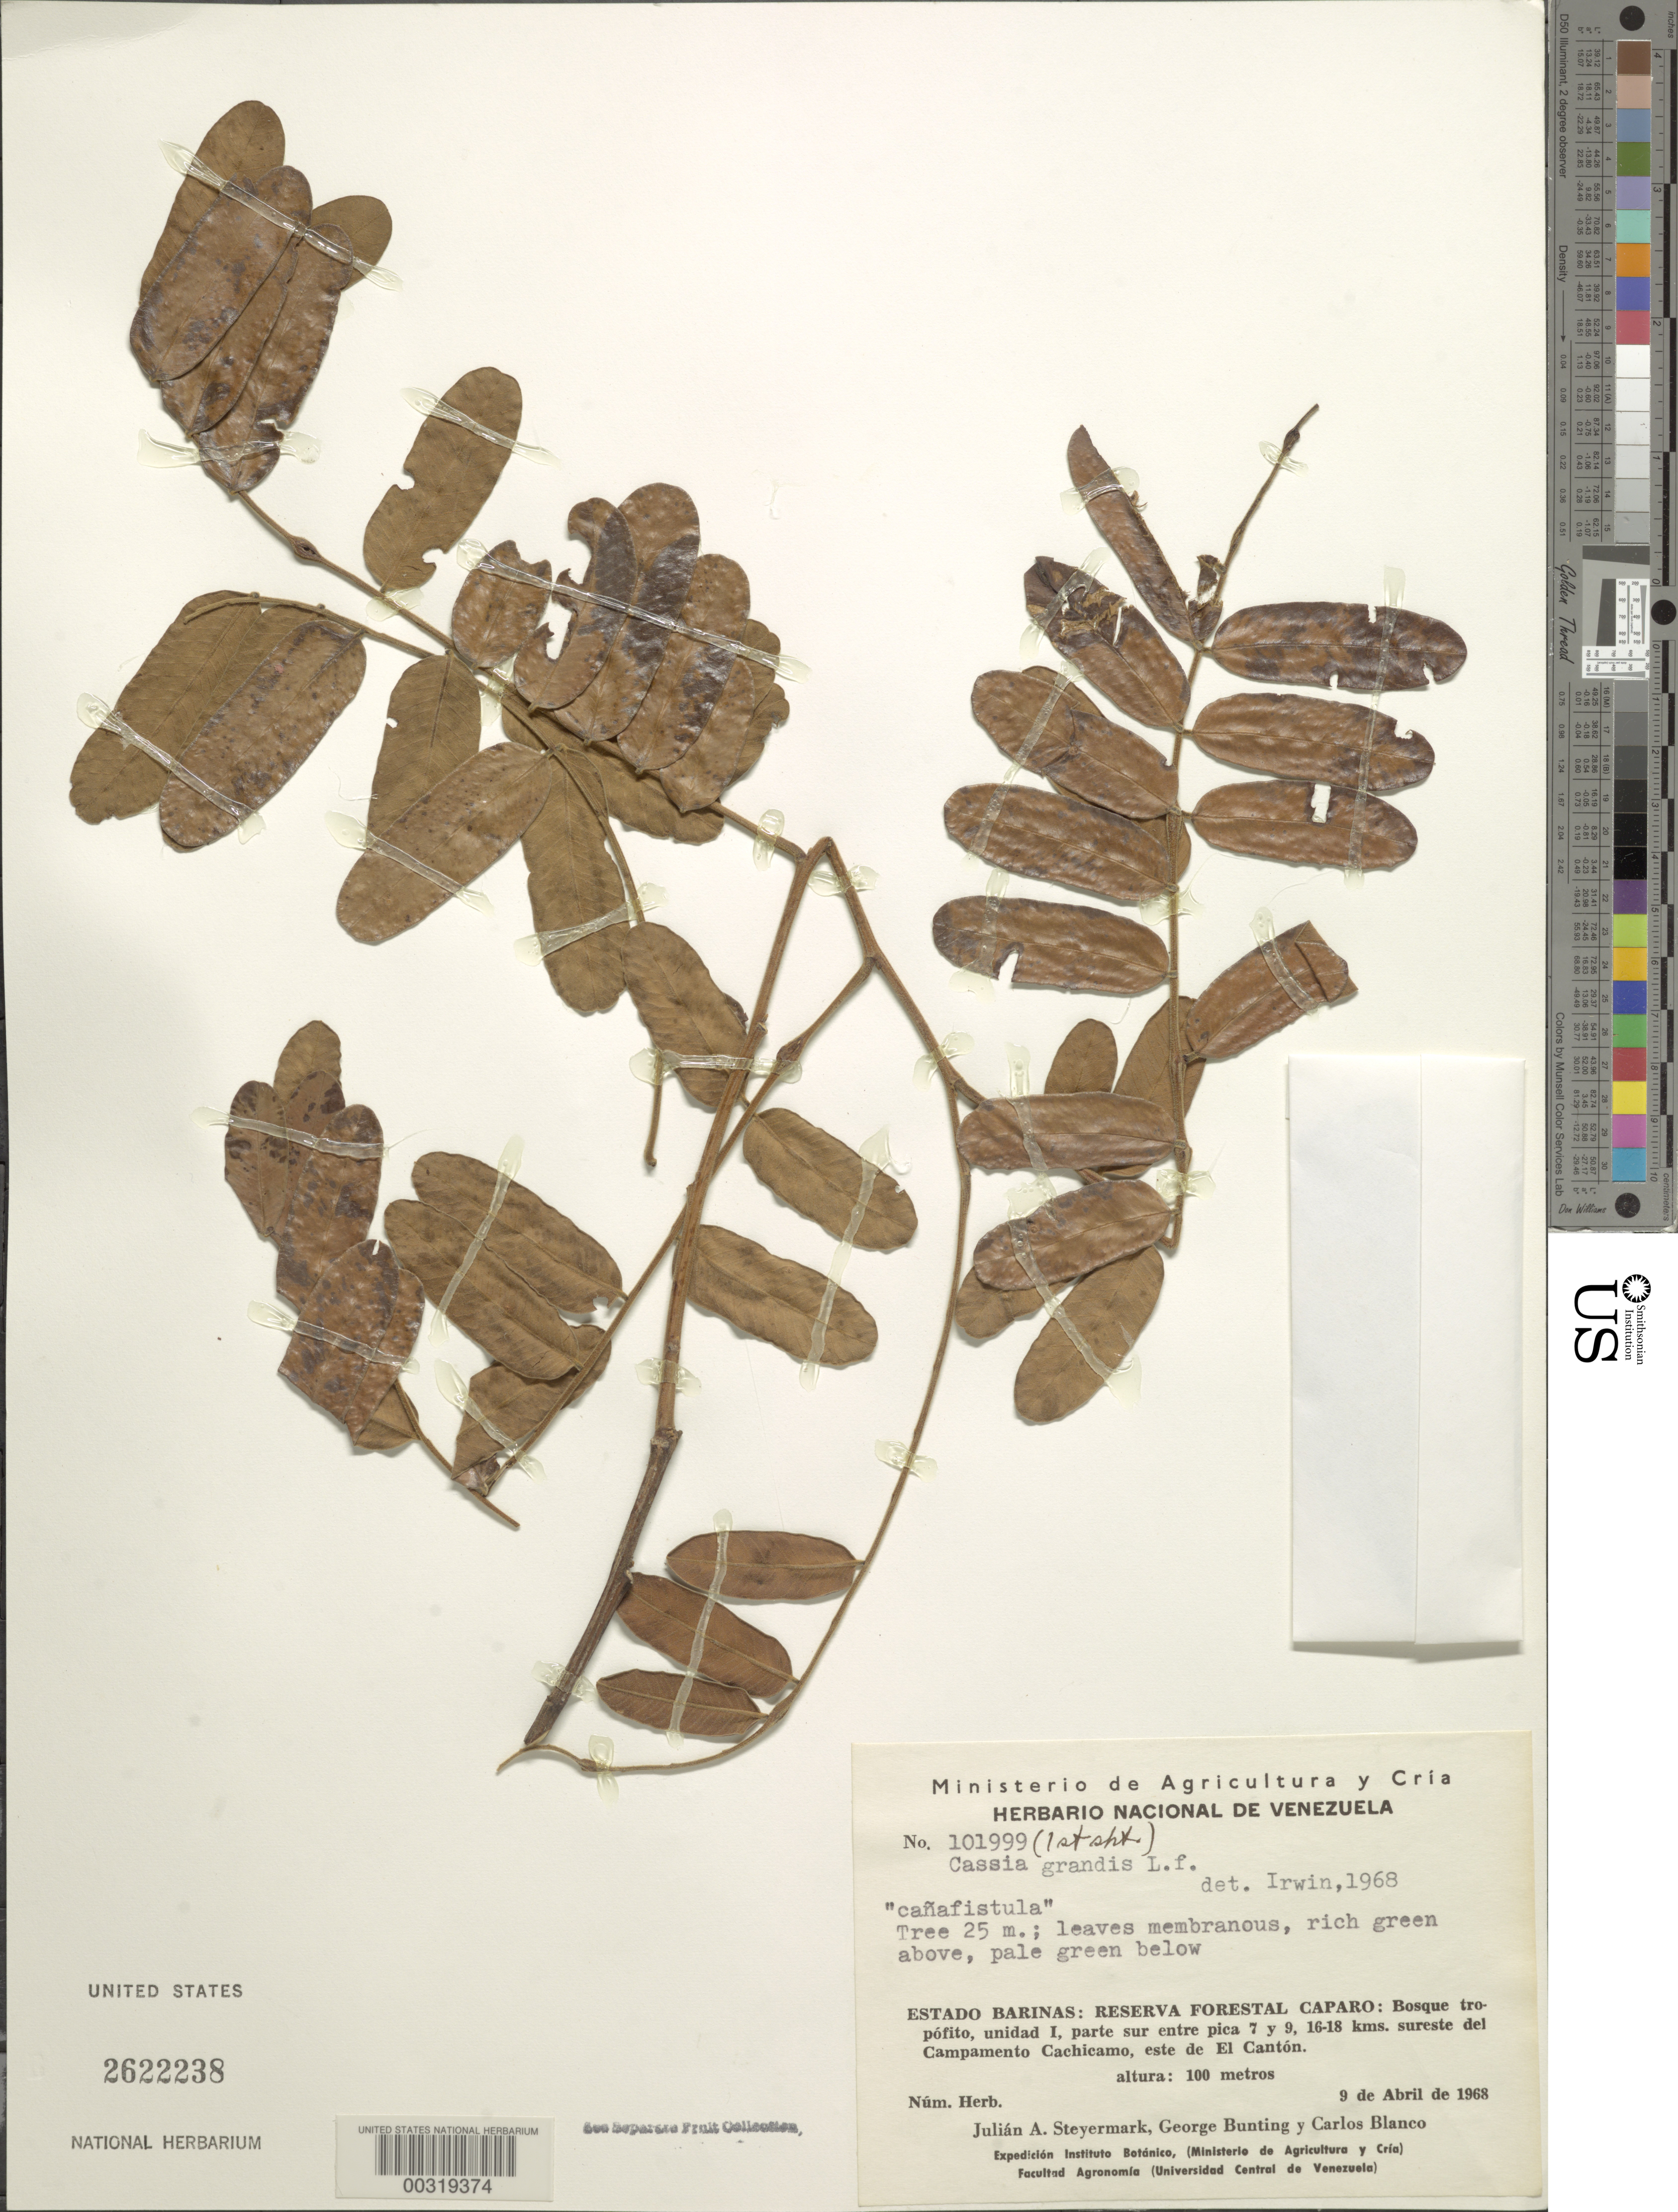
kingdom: Plantae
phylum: Tracheophyta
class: Magnoliopsida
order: Fabales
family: Fabaceae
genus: Cassia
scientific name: Cassia grandis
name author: L. f.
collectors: J. Steyermark, G. S. Bunting & C. A. Blanco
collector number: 101999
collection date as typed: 09 Apr 1968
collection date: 1968-04-09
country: Venezuela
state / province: Barinas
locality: Reserva forestal caparo, unit i, part between pike 7 and 9, 16-18 km se of campamento cachicamo, e of el canton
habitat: Tropical forest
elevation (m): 100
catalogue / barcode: US 2622238